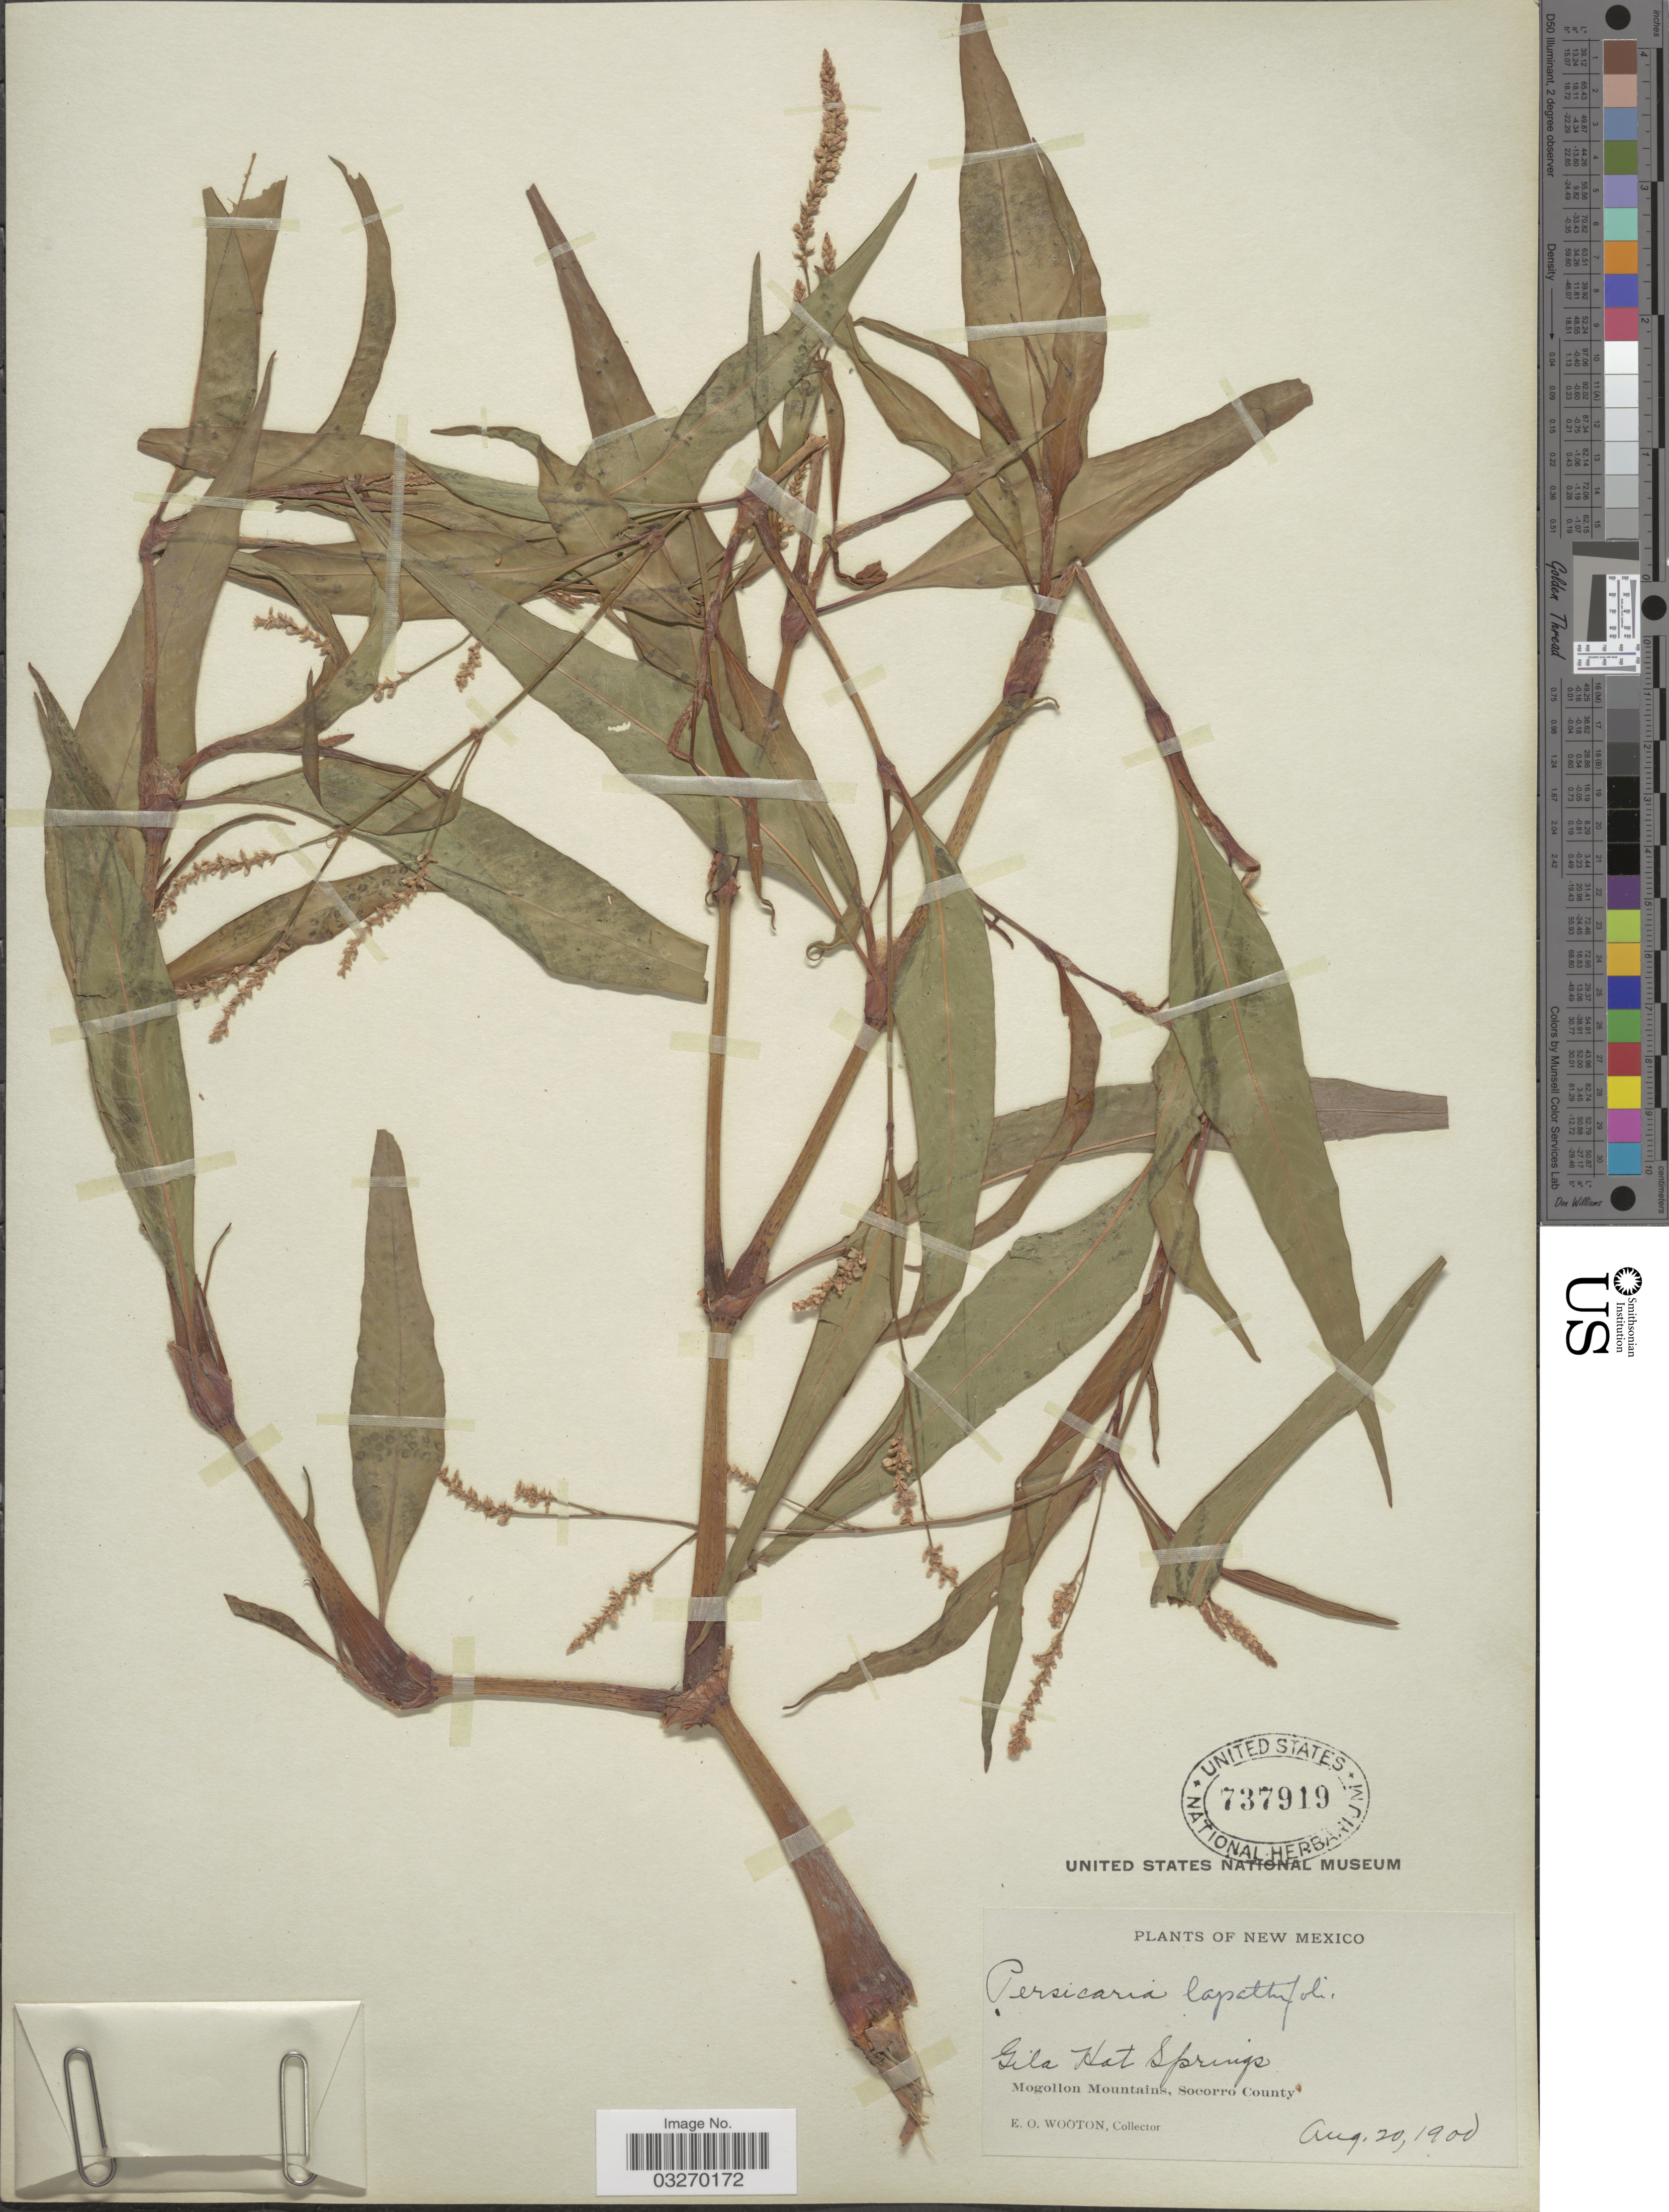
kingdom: Plantae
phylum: Tracheophyta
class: Magnoliopsida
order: Caryophyllales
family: Polygonaceae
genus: Persicaria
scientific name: Persicaria lapathifolia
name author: (L.) Delarbre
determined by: Atha, D. E.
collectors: E. O. Wooton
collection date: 1900-08-20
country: United States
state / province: New Mexico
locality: Gila Hot Springs. Mogollon Mountains, Socorro County.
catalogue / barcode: US 737919